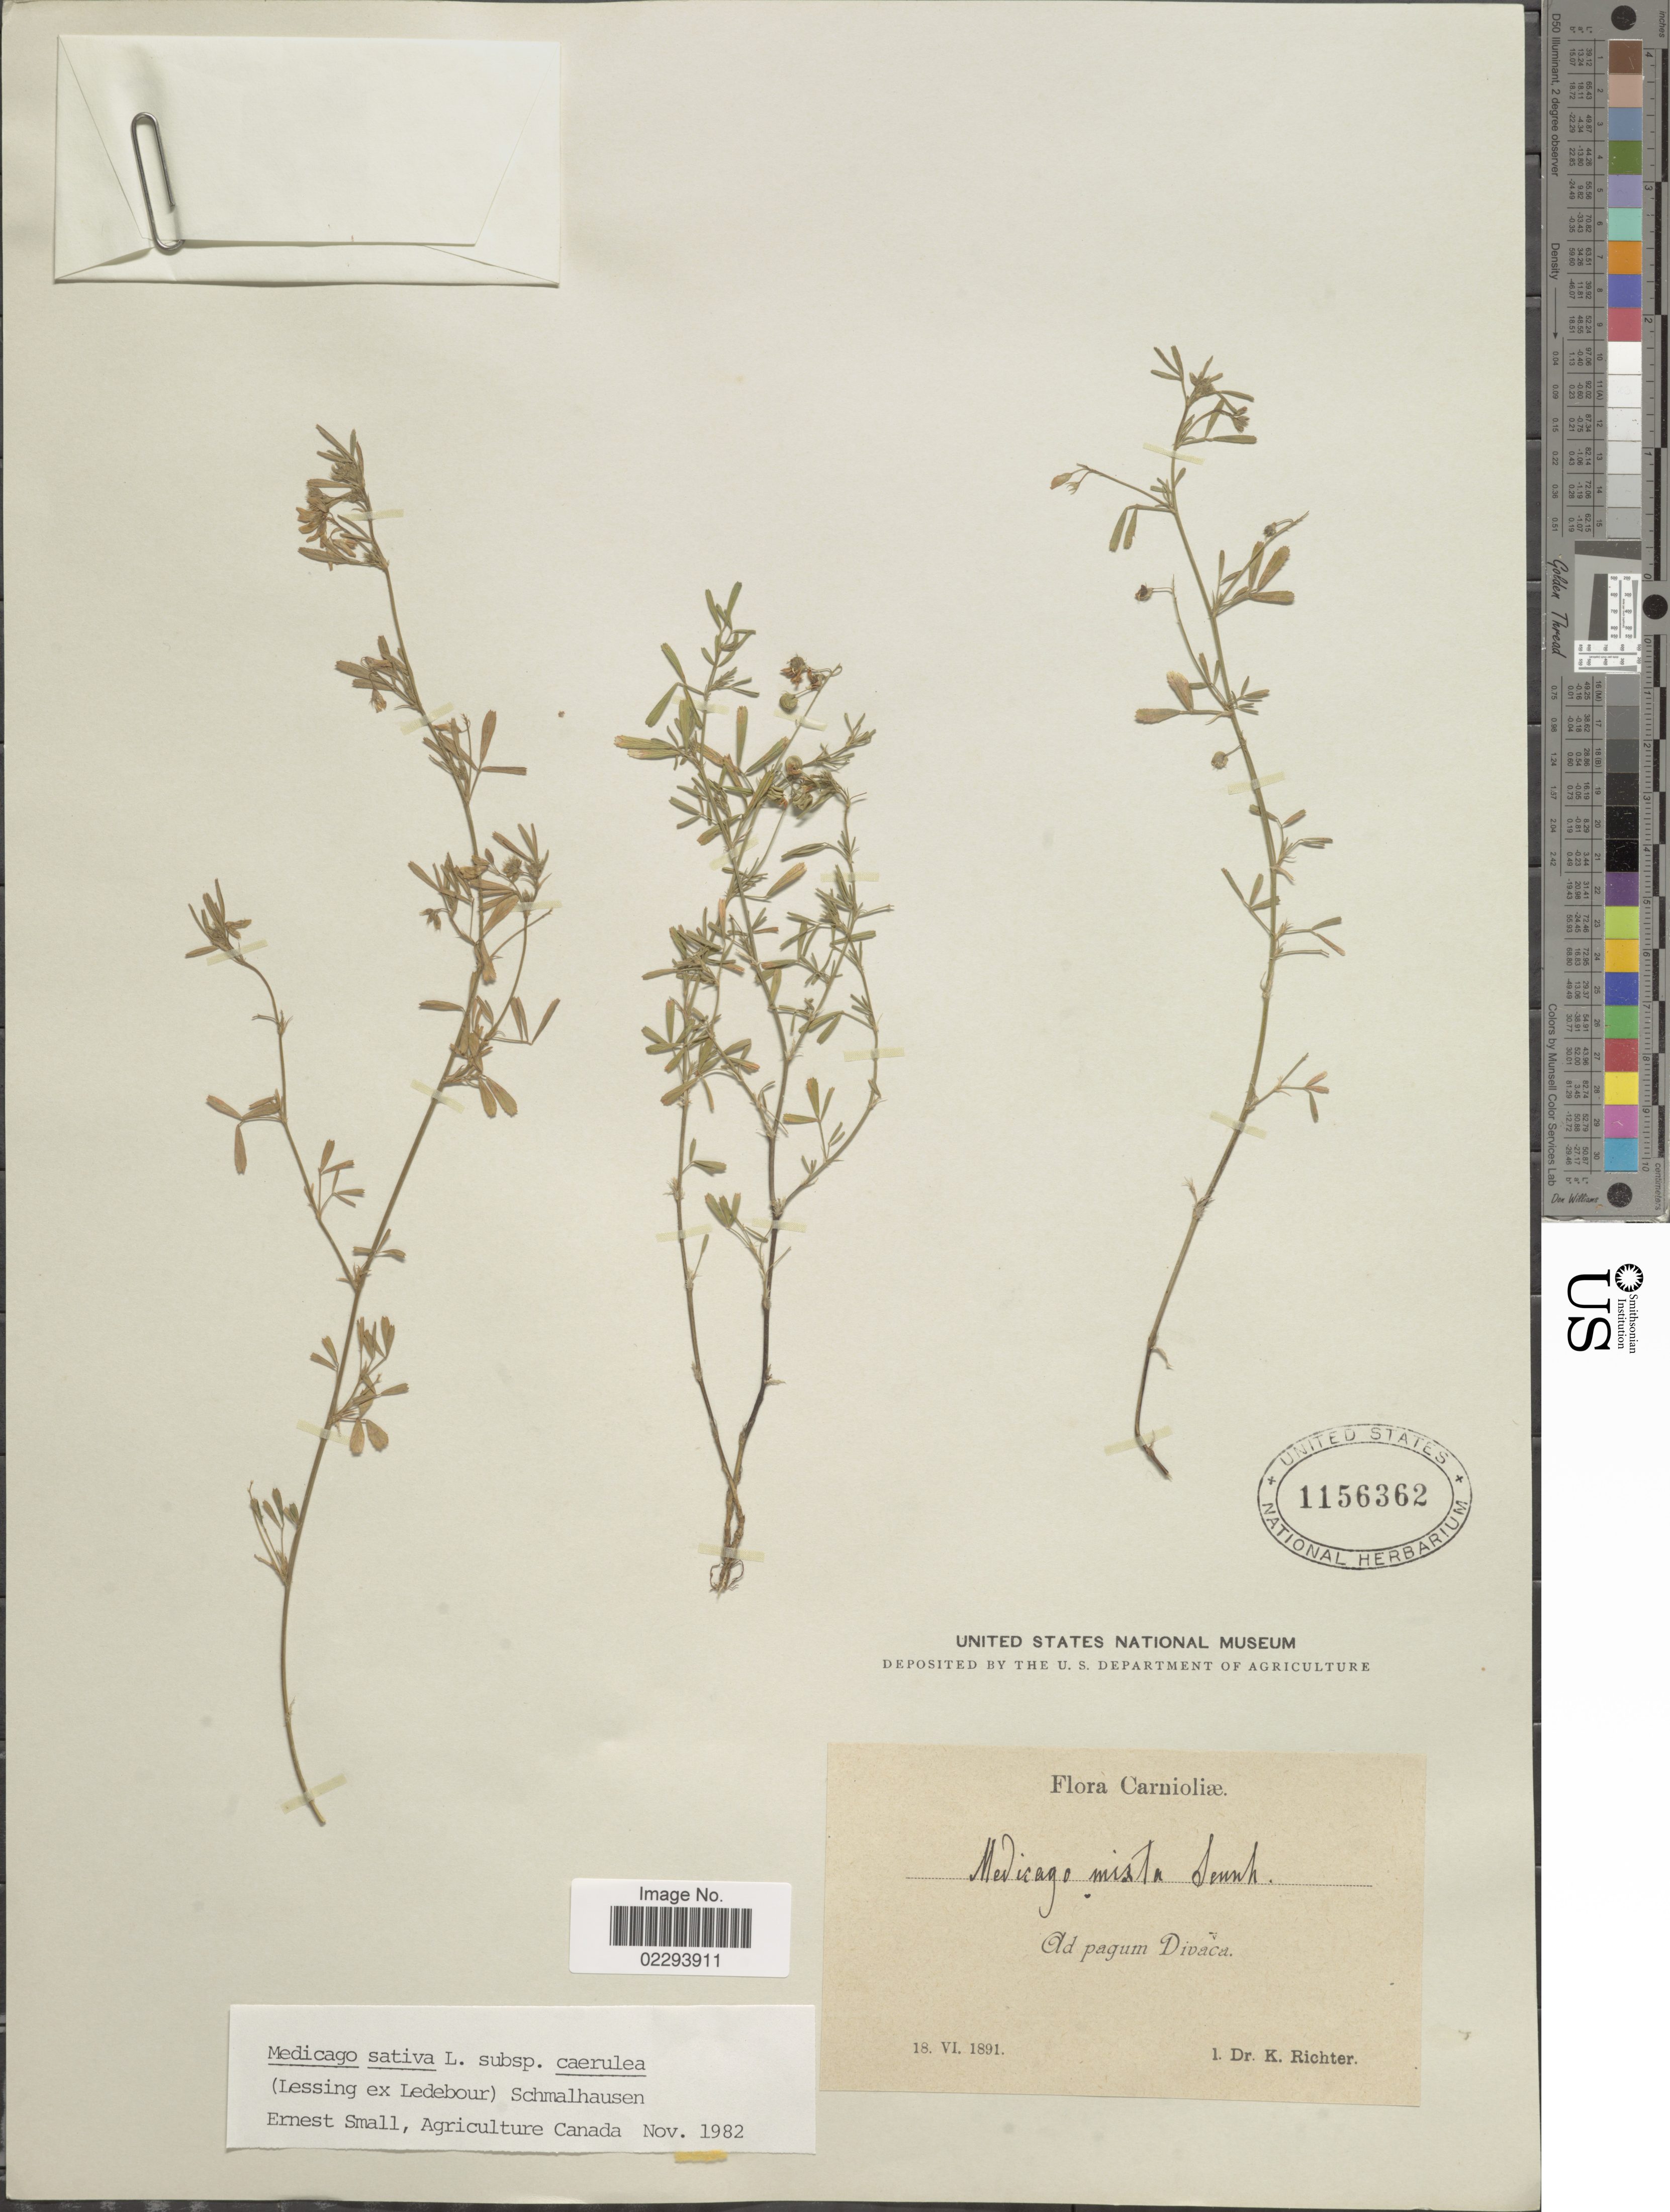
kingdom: Plantae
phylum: Tracheophyta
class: Magnoliopsida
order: Fabales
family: Fabaceae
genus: Medicago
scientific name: Medicago sativa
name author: L.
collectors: K. Richter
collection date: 1891-06-18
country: Slovenia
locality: Carnioliae Ad pagum Divaca.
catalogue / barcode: US 1156362